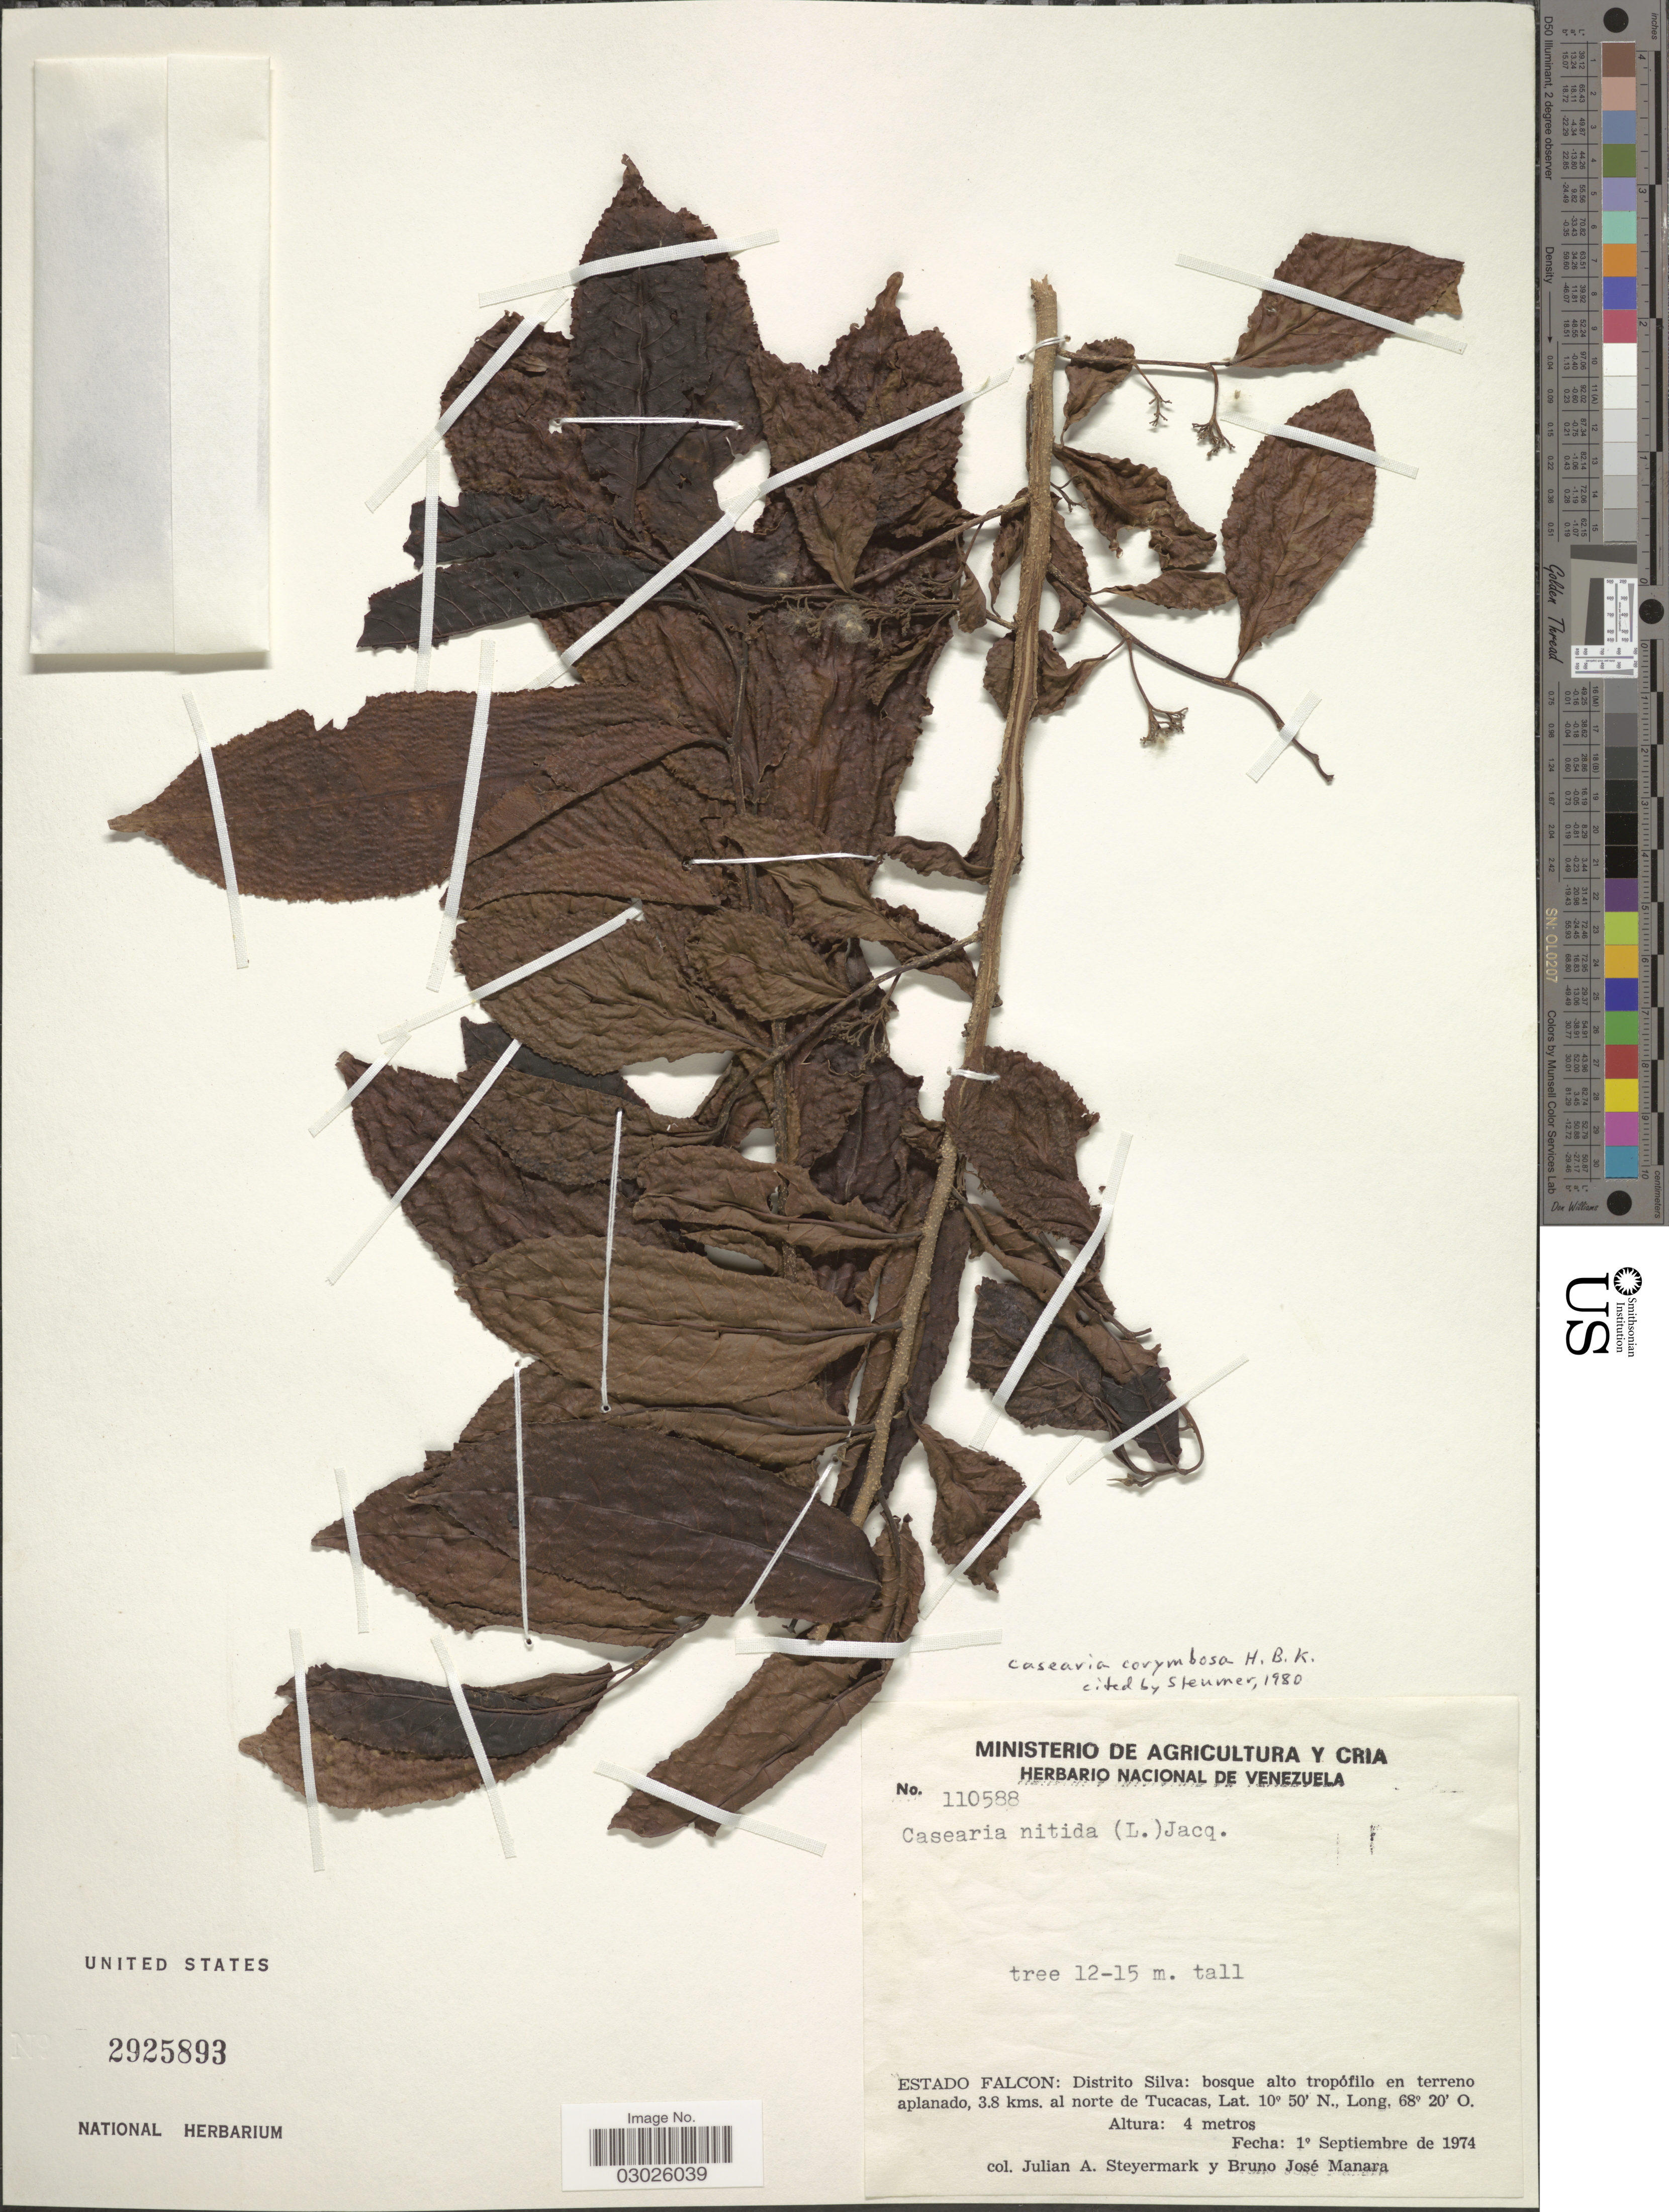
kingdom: Plantae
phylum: Tracheophyta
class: Magnoliopsida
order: Malpighiales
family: Salicaceae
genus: Casearia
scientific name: Casearia corymbosa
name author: Kunth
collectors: J. Steyermark & B. Manara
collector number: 110588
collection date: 1974-09-01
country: Venezuela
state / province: Falcón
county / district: Silva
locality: Estado Falcon: Distrito Silva: bosque alto tropófilo en terrreno aplanado, 3.8 kms. al norte de Tucacas.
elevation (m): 4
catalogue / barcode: US 2925893